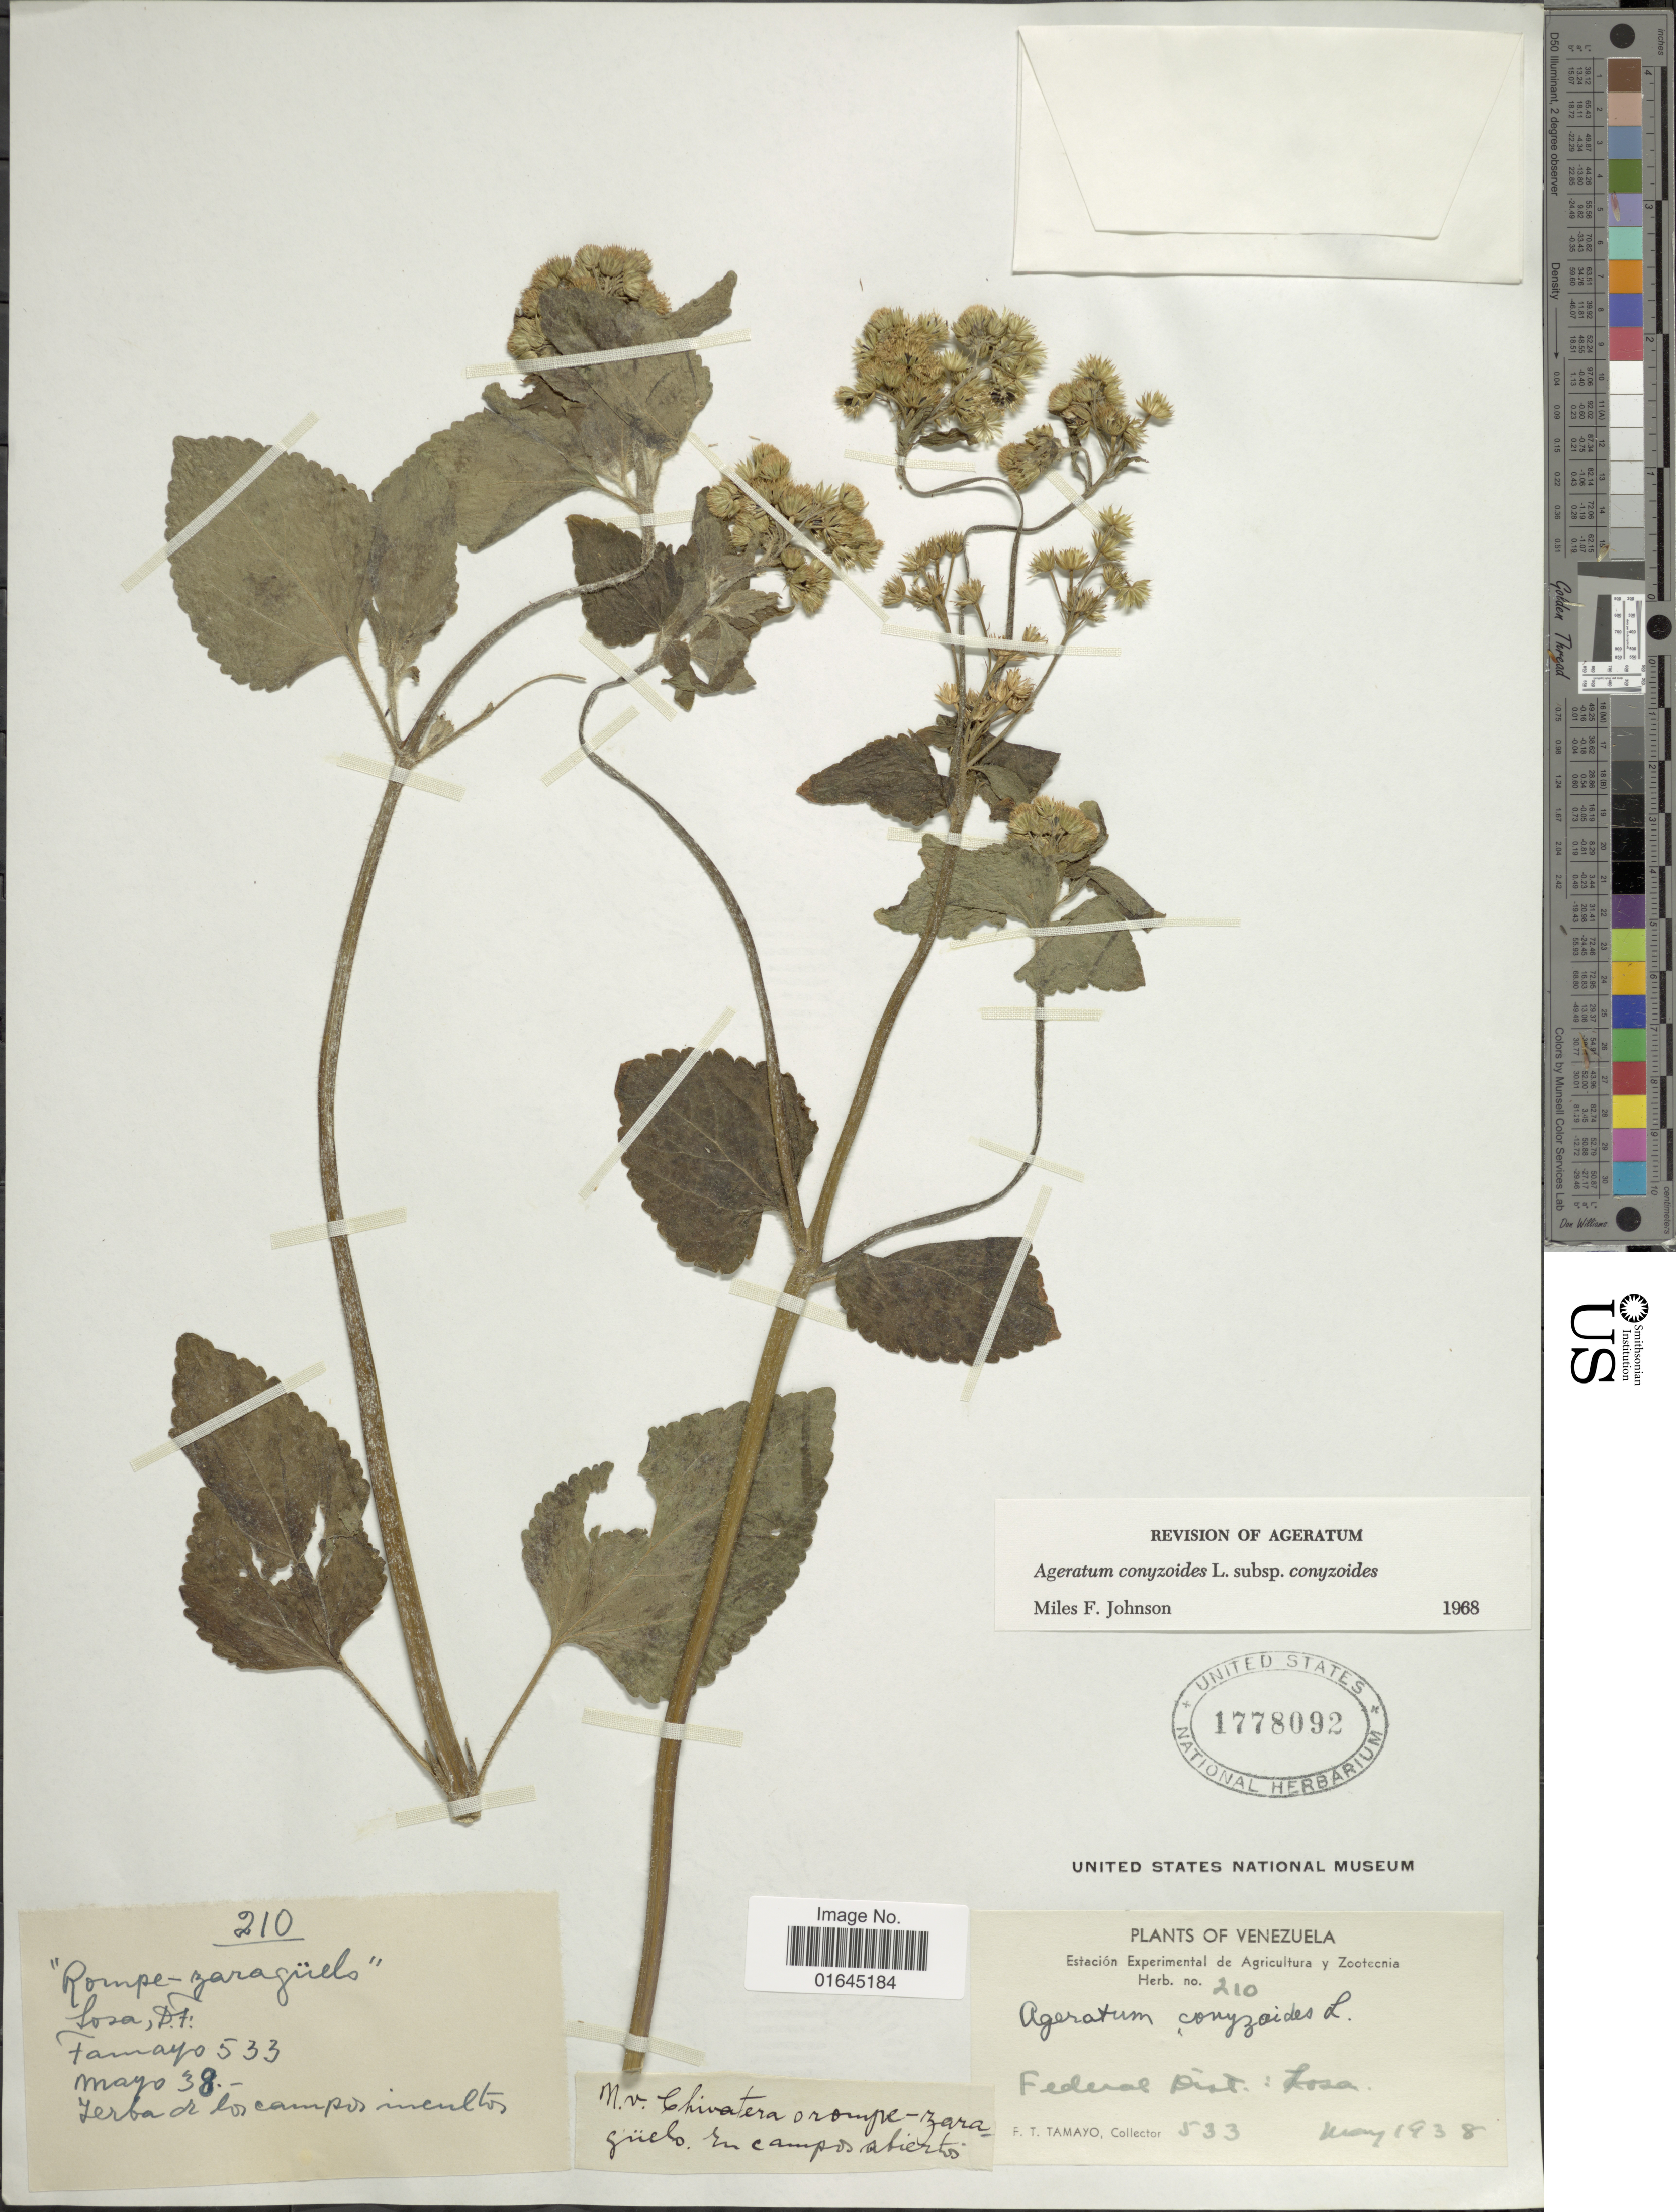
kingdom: Plantae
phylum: Tracheophyta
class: Magnoliopsida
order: Asterales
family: Asteraceae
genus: Ageratum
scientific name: Ageratum conyzoides subsp. conyzoides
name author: L.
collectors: F. Tamayo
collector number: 533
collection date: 1838-05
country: Venezuela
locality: Federal Dist.: Rosa. [interpreted]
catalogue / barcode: US 1778092